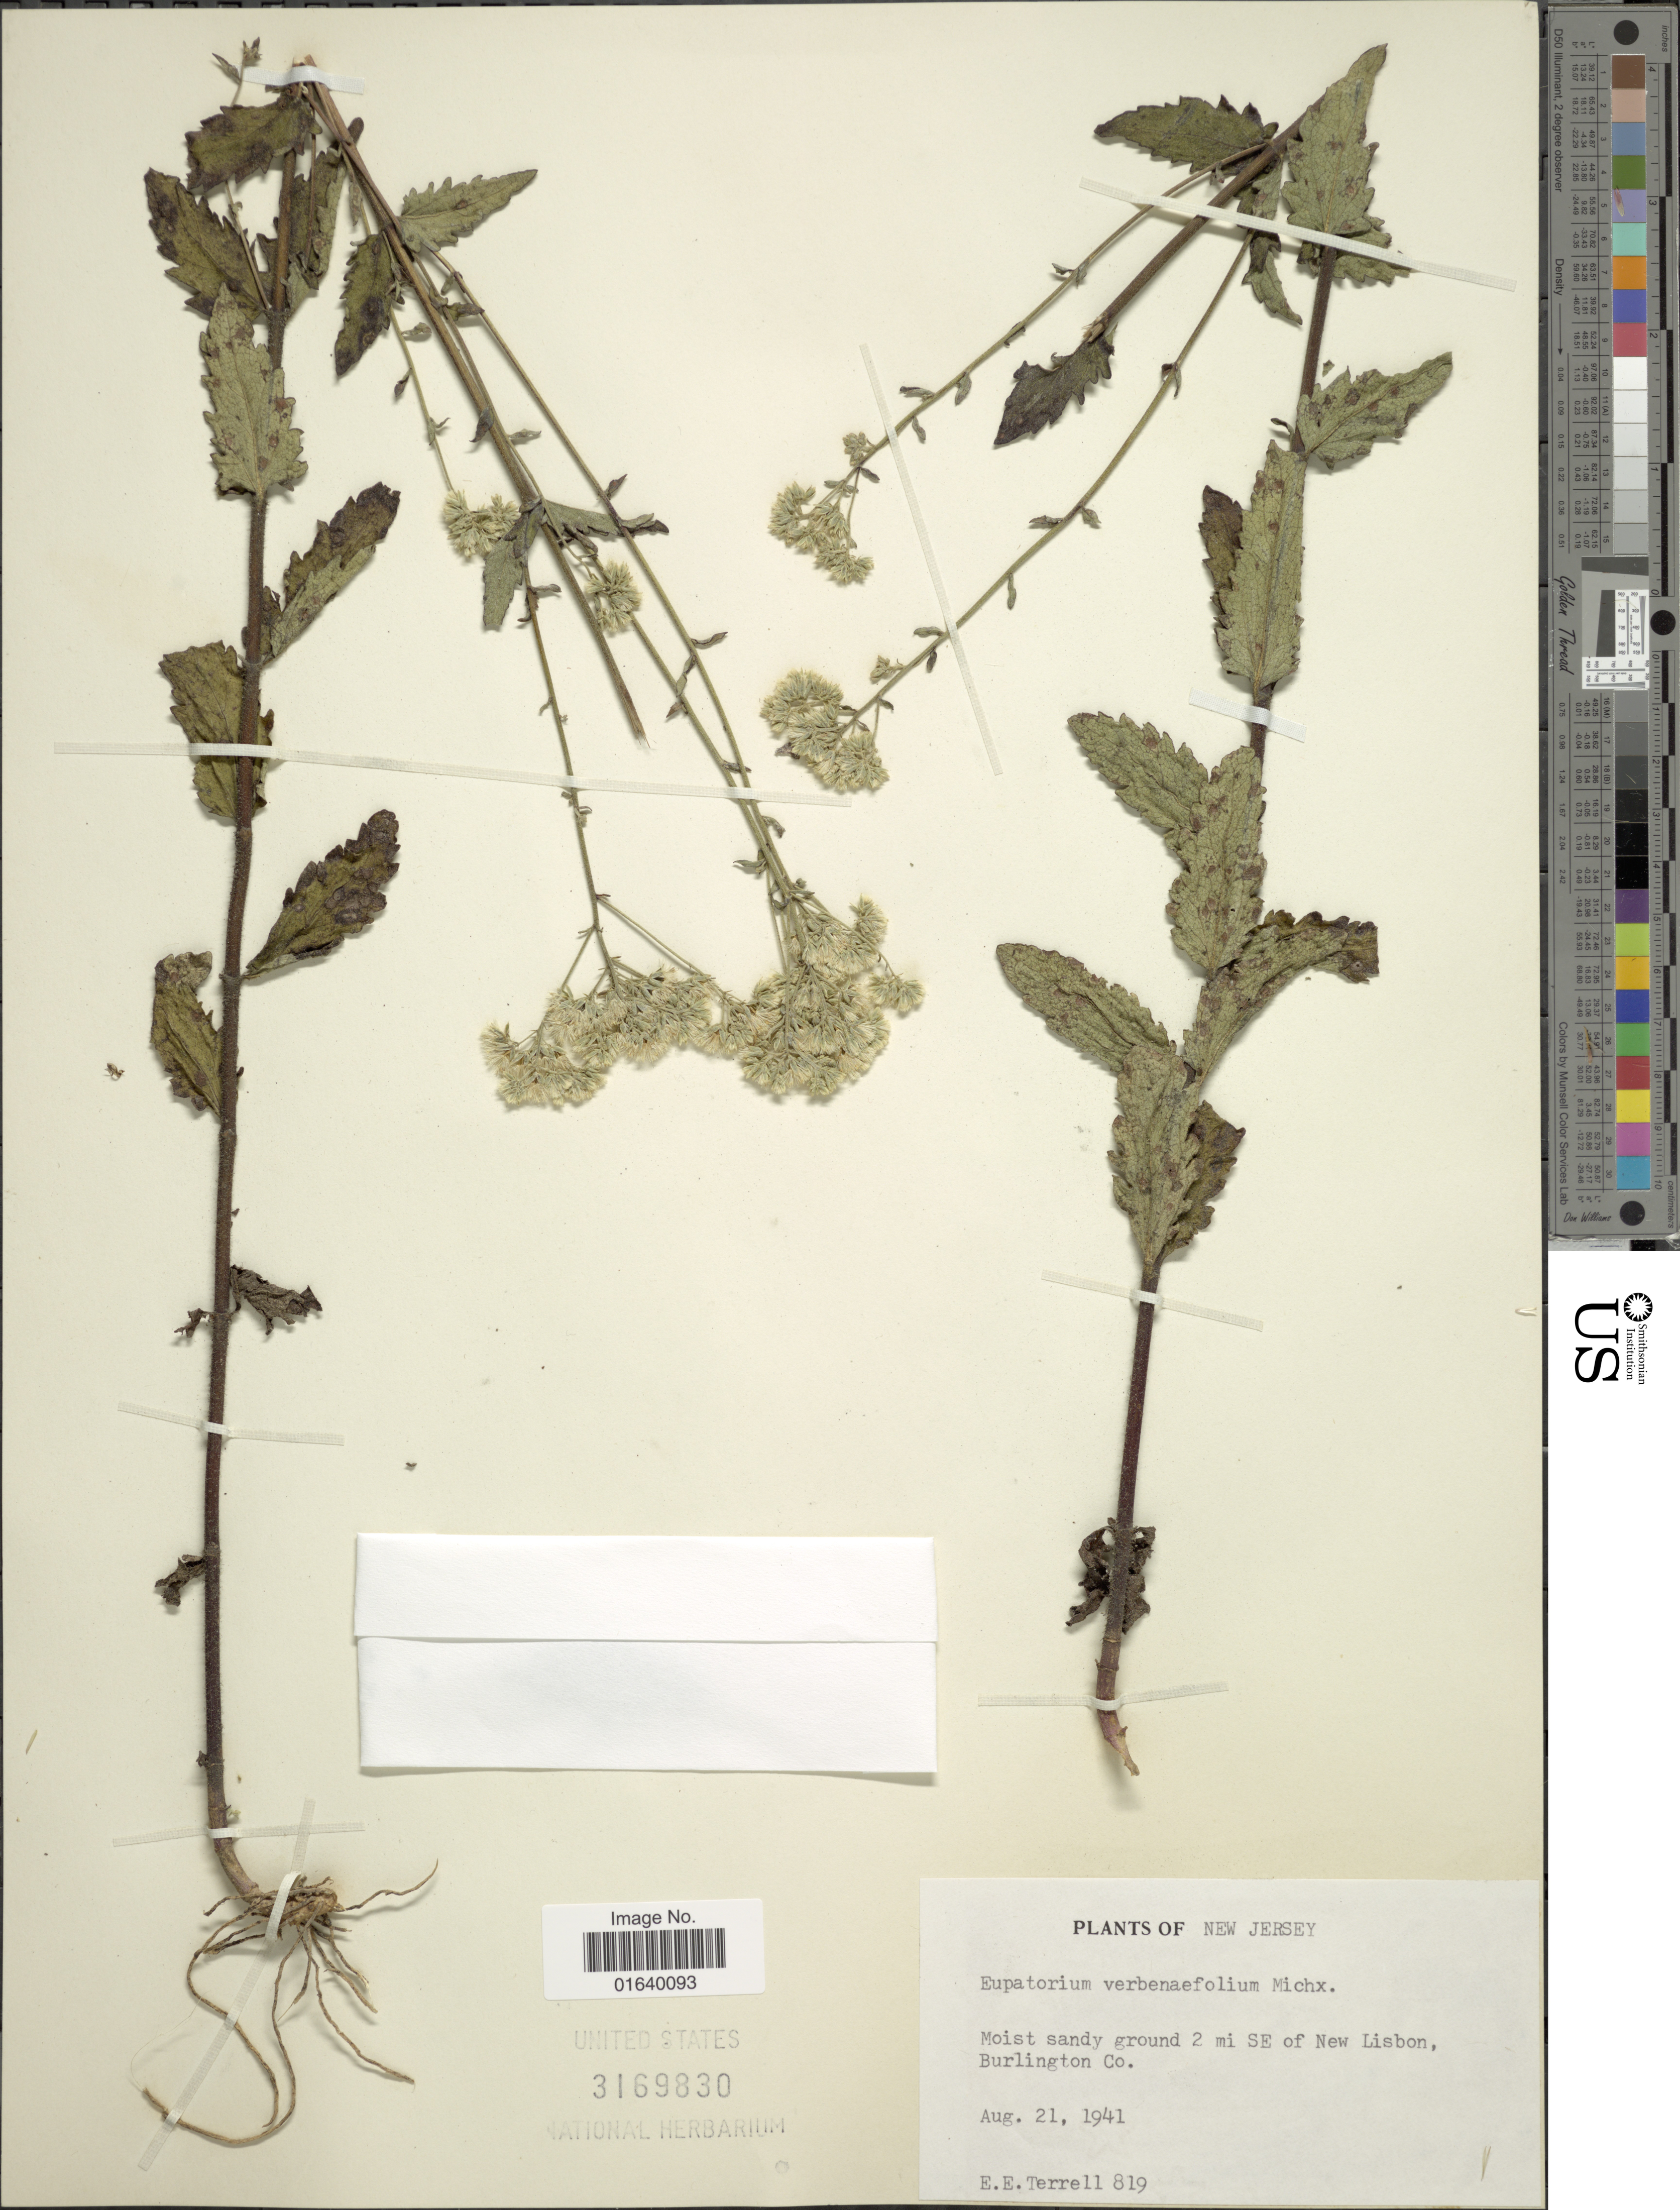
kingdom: Plantae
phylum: Tracheophyta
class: Magnoliopsida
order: Asterales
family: Asteraceae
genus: Eupatorium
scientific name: Eupatorium rotundifolium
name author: L.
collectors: E. E. Terrell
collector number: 819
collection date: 1941-08-21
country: United States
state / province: New Jersey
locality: Moist sandy ground 2 mi SE of New Lisbon, Burlington Co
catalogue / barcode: US 3169830